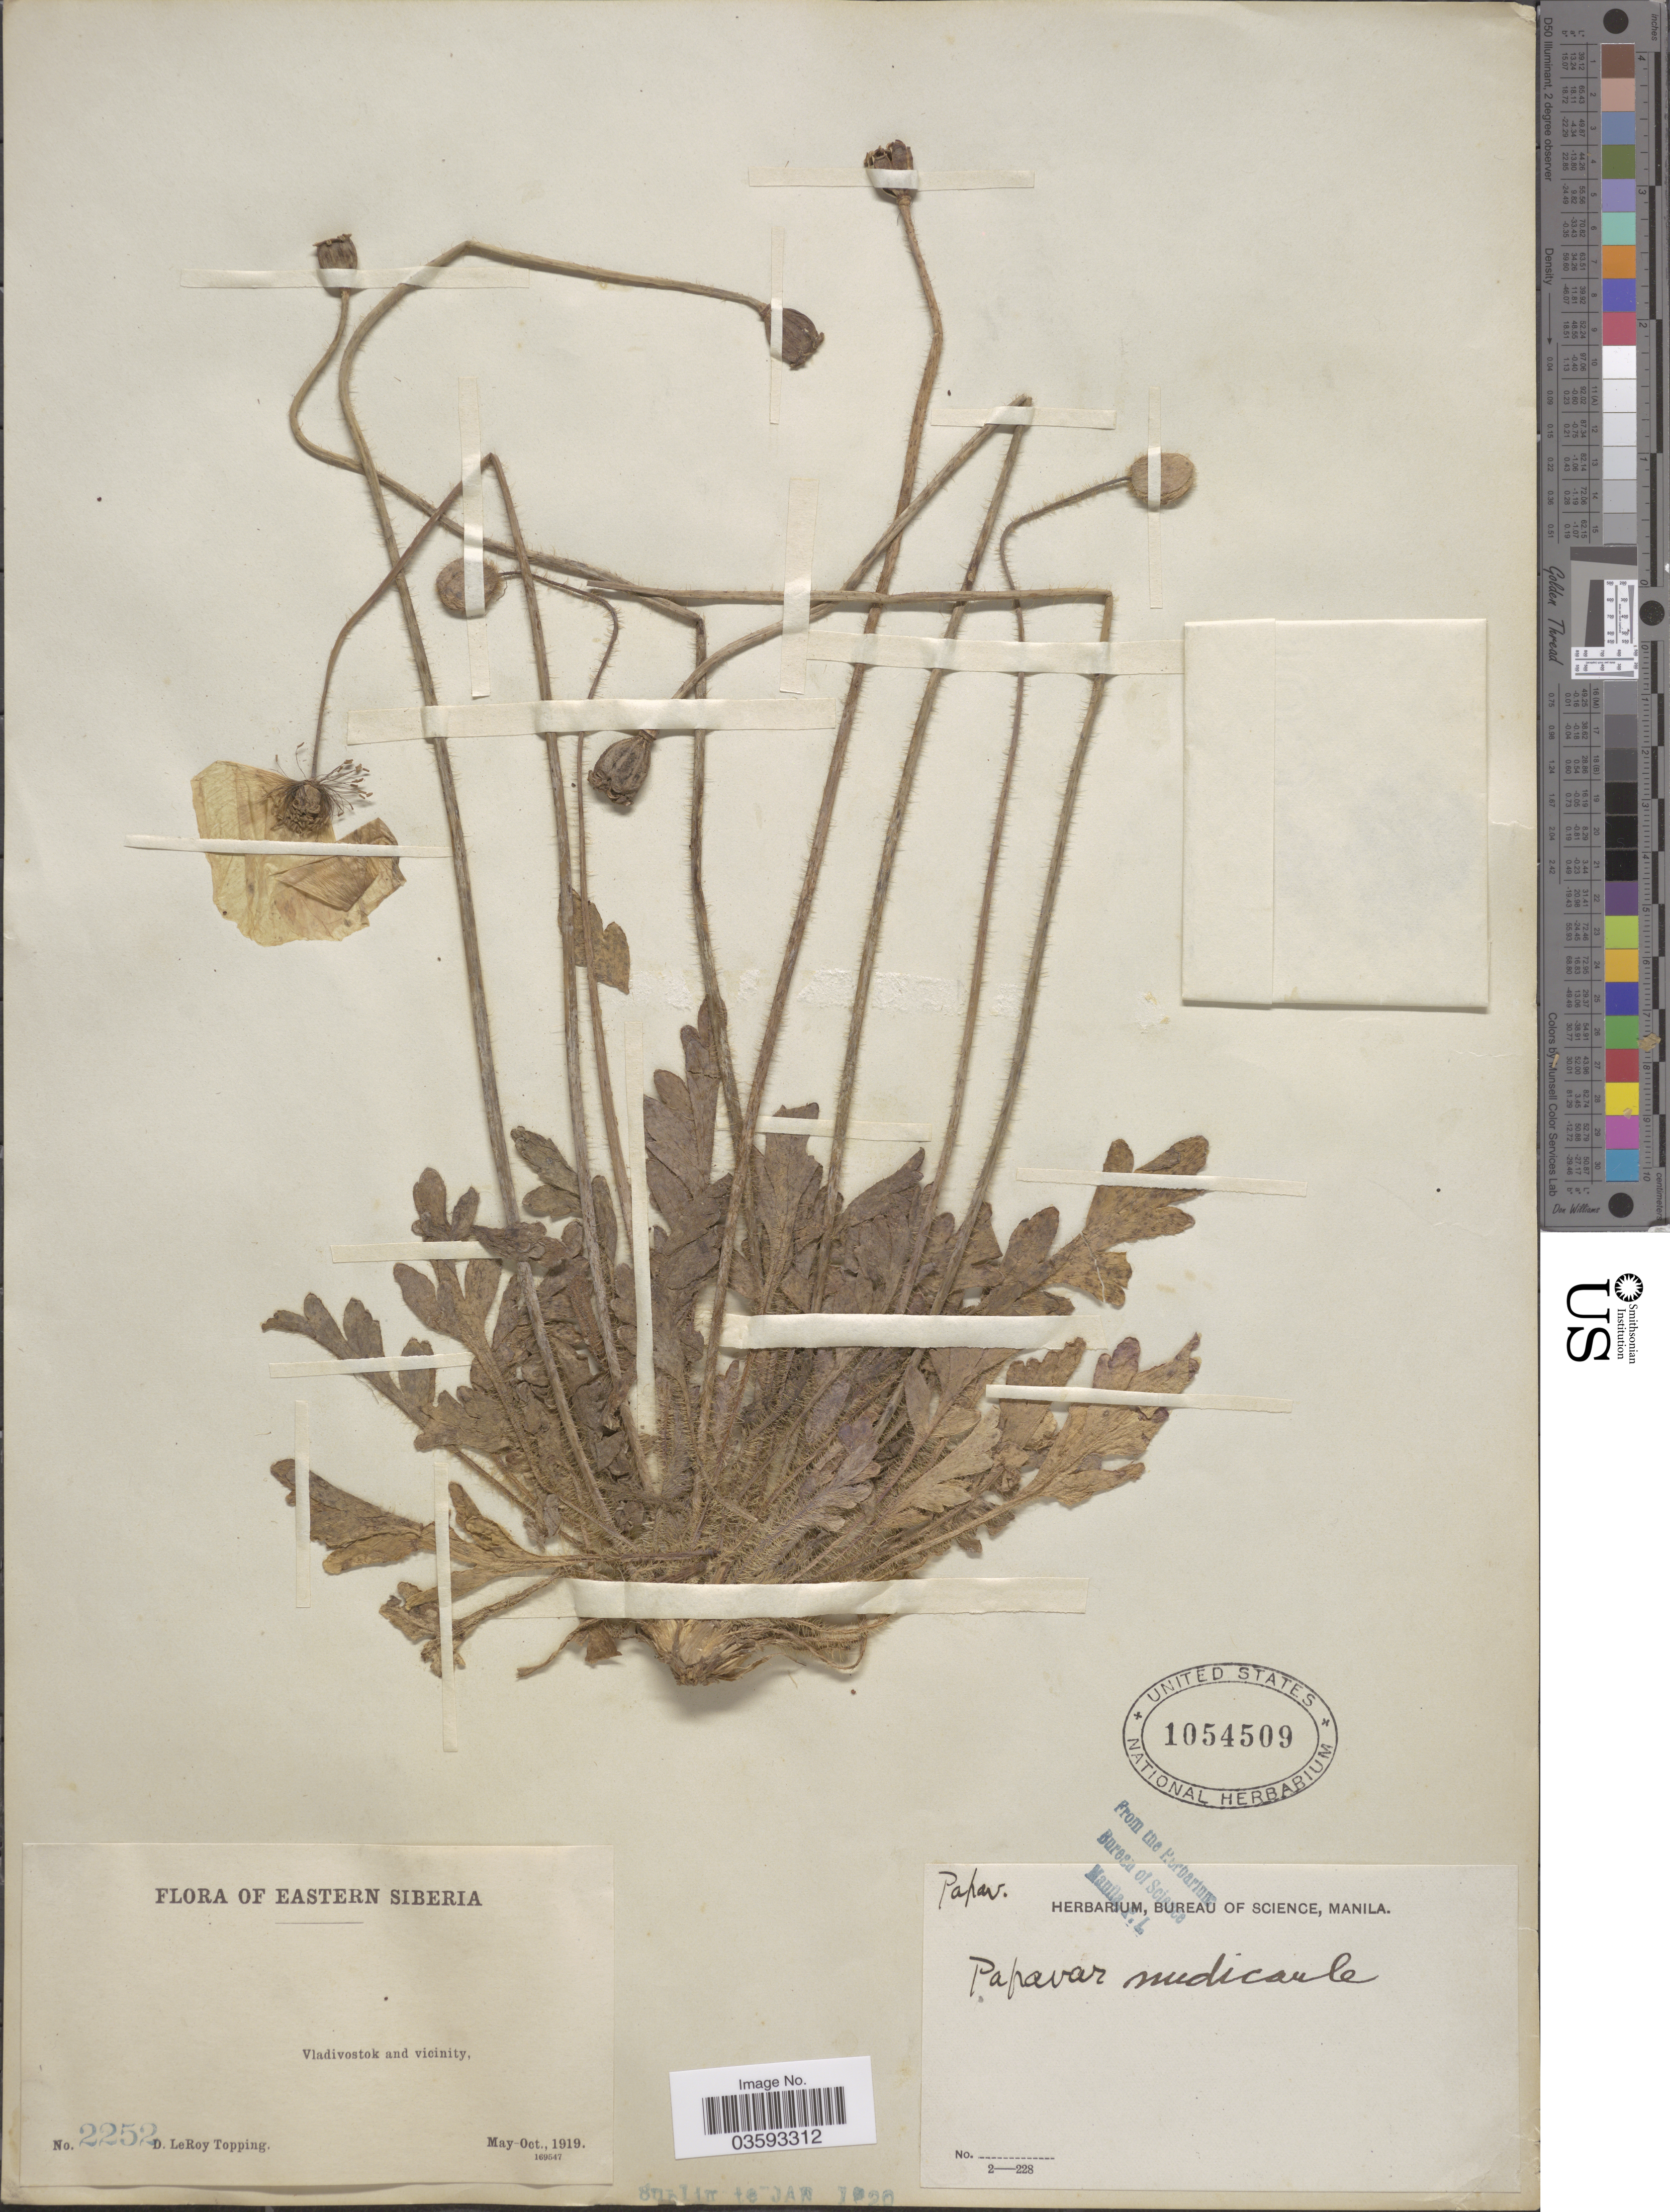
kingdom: Plantae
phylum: Tracheophyta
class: Magnoliopsida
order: Ranunculales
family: Papaveraceae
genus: Papaver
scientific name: Papaver nudicaule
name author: L.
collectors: D. L. Topping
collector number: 2252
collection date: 1919-05/1919-10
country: Russian Federation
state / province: Primorsky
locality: Eastern Siberia. Vladivostok and vicinity.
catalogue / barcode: US 1054509